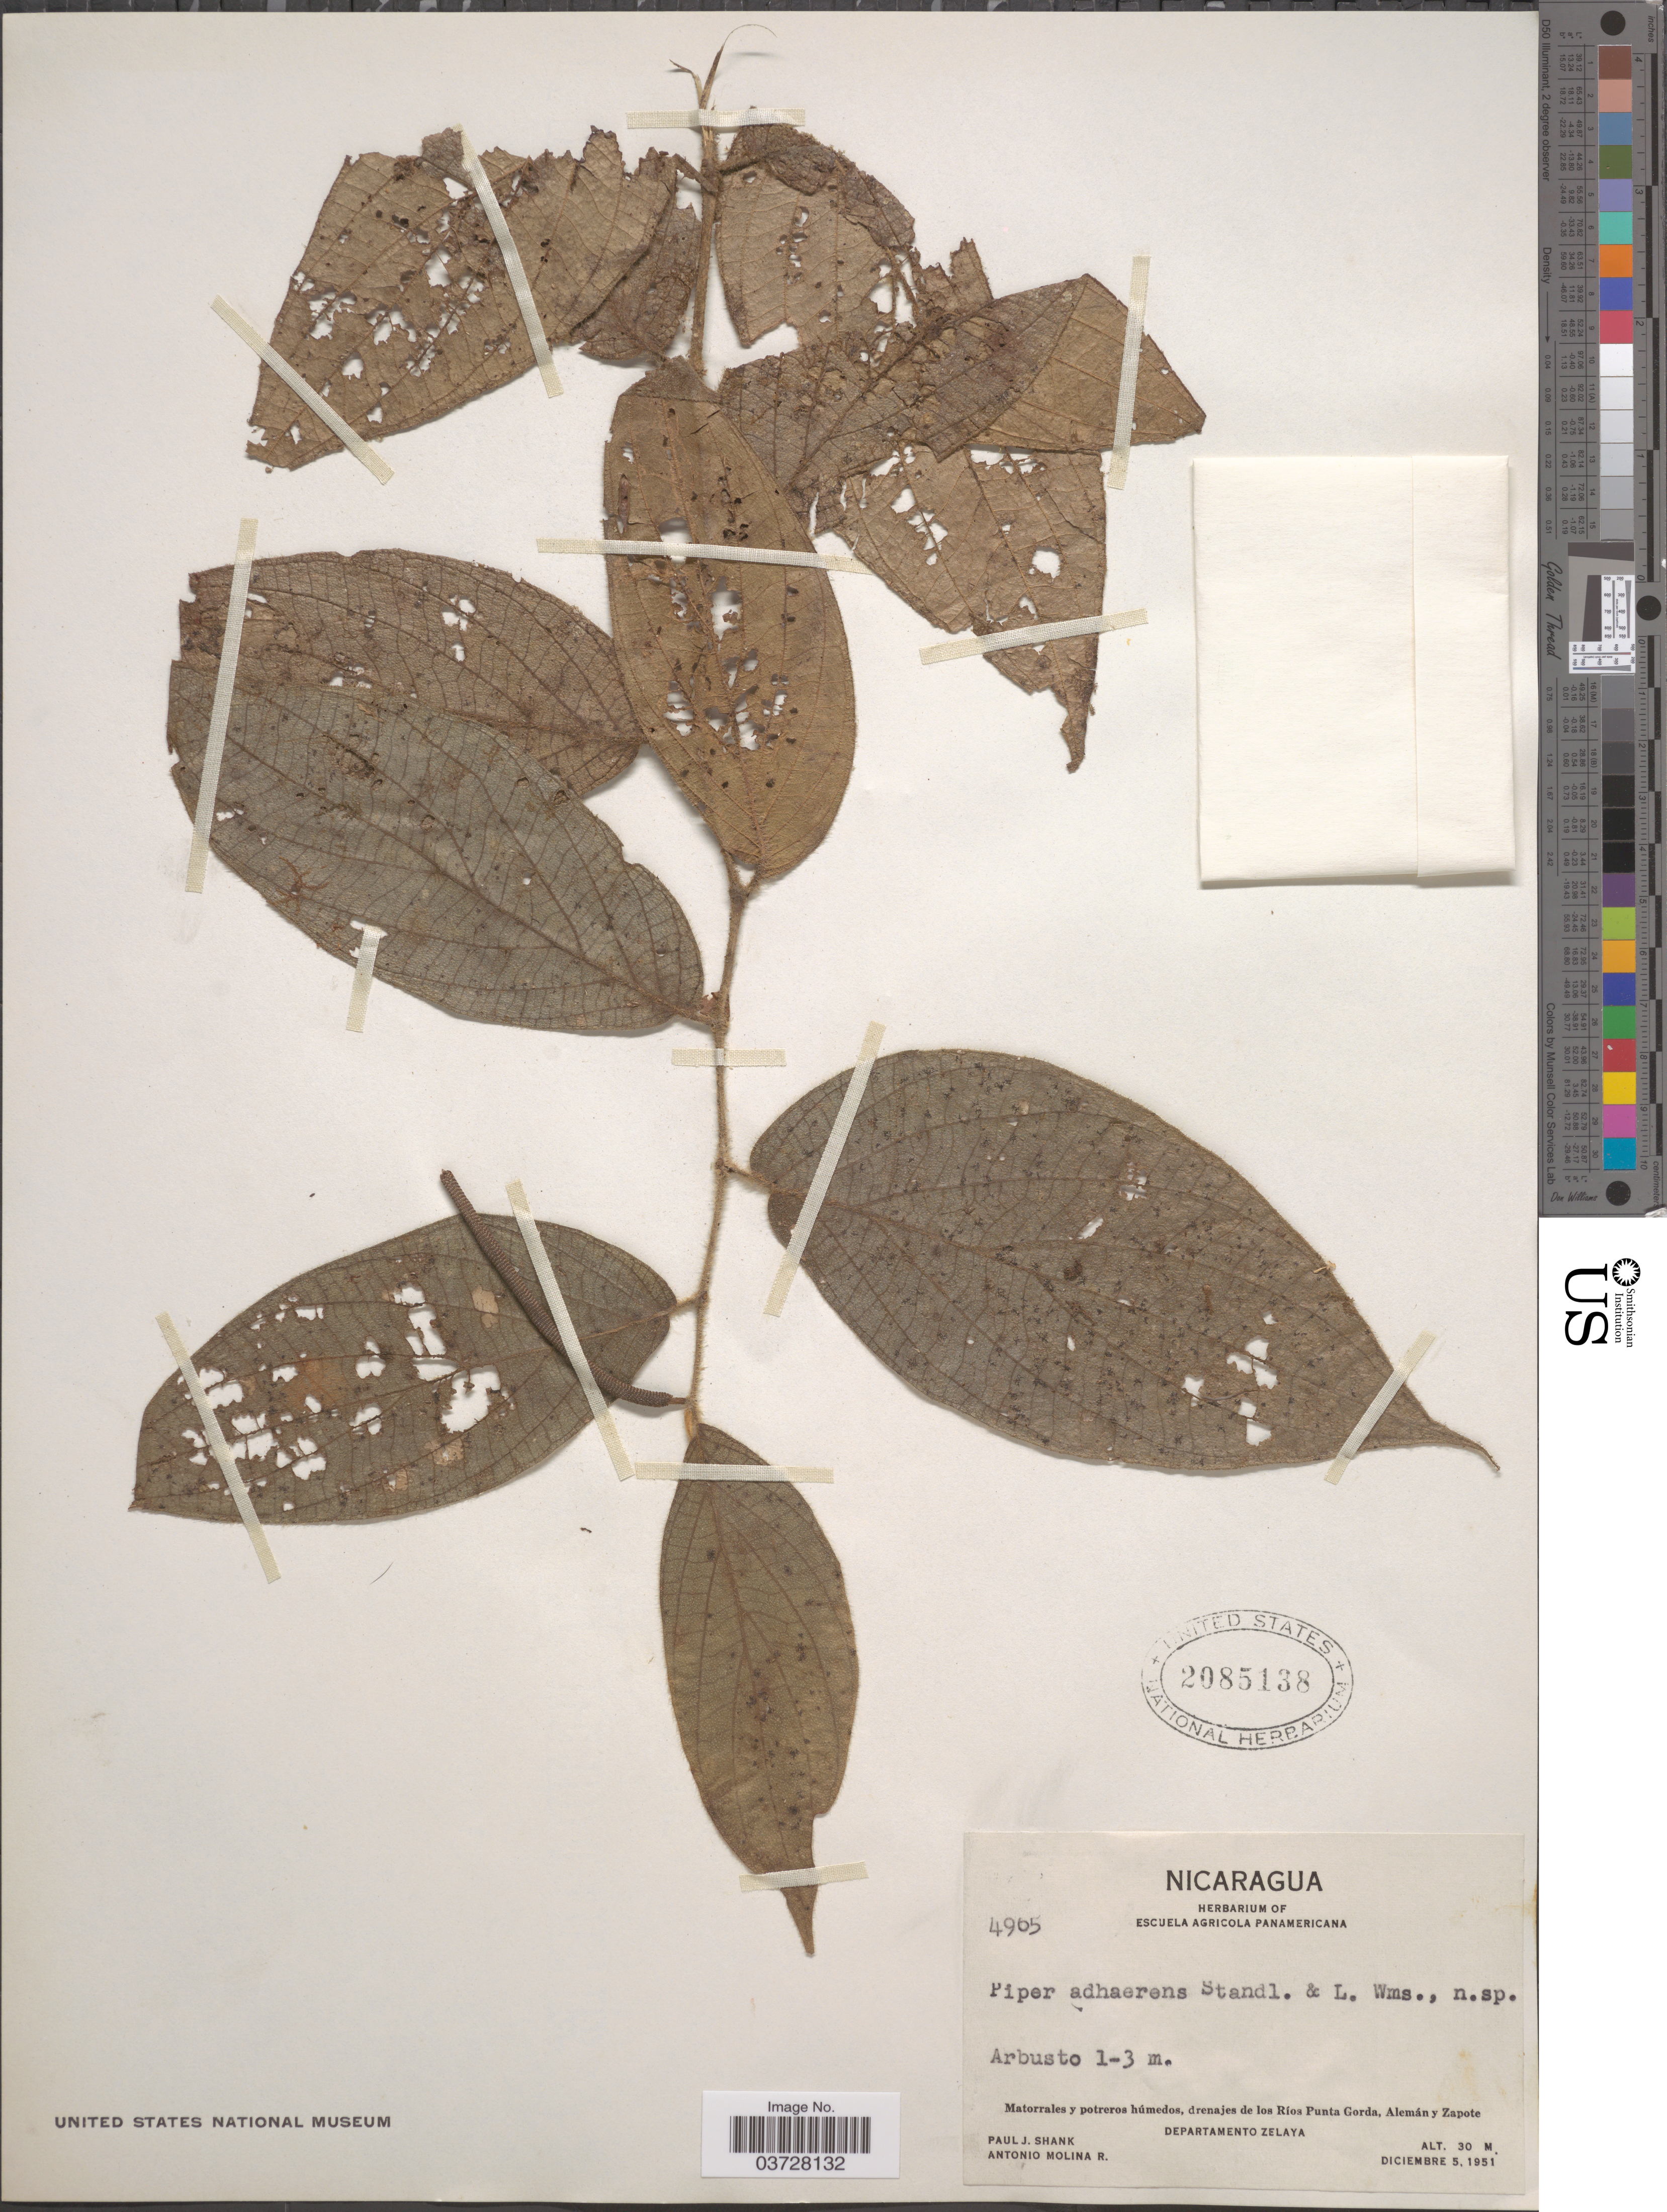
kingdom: Plantae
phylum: Tracheophyta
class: Magnoliopsida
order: Piperales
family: Piperaceae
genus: Piper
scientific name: Piper adhaerens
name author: Standl. & L. Wms.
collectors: P. J. Shank & A. Molina R.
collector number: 4965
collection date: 1951-12-05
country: Nicaragua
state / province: Atlántico Norte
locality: Matorrales y potreros húmedos, drenajes de los Ríos Punta Gorda, Alemán y Zapote. Departamento Zelaya.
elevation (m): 30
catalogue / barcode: US 2085138